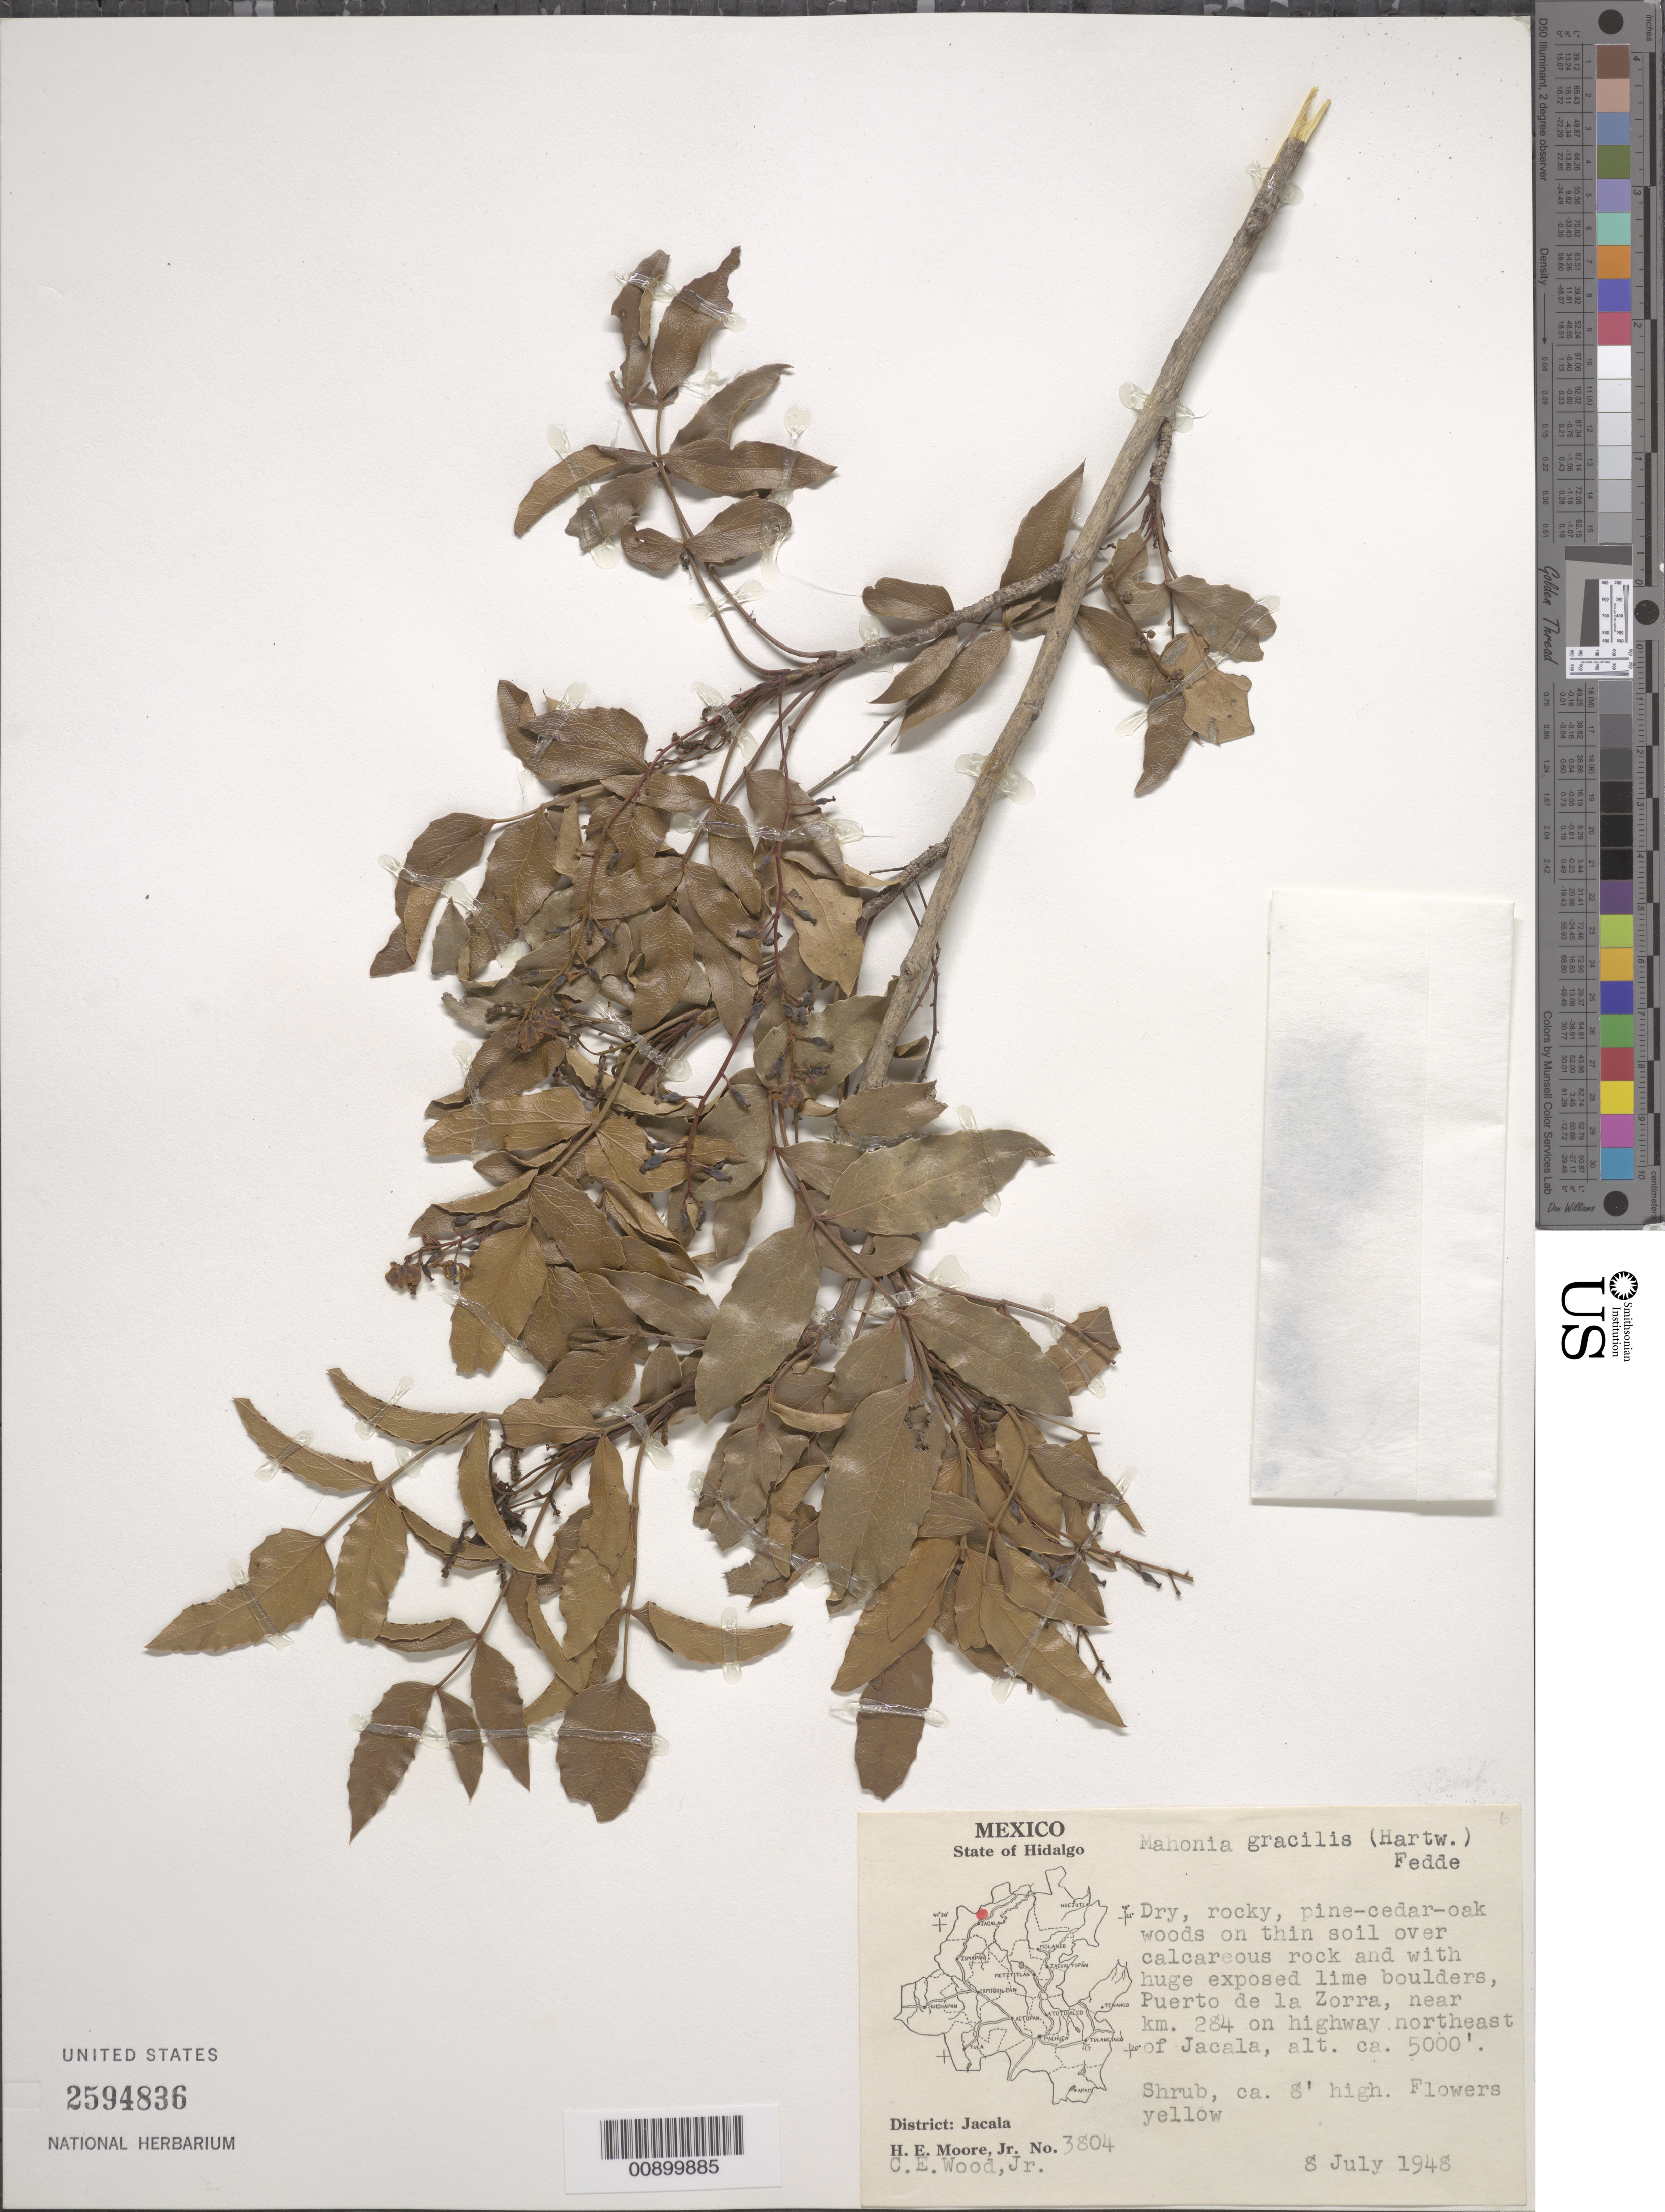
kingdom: Plantae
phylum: Tracheophyta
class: Magnoliopsida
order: Ranunculales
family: Berberidaceae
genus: Mahonia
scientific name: Mahonia gracilis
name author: (Benth.) Fedde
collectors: H. E. Moore & C. Wood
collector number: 3804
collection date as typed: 08 Jul 1948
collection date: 1948-07-08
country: Mexico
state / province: Hidalgo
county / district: Jacala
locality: Puerto de la Zorra, near km. 284 on highway northeast of Jacala, District Jacala, Hidalgo.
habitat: Dry, rocky, pine-cedar-oak woods on thin soil over calcareous rock and with huge exposed lime boulders.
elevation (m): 1524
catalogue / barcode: US 2594836